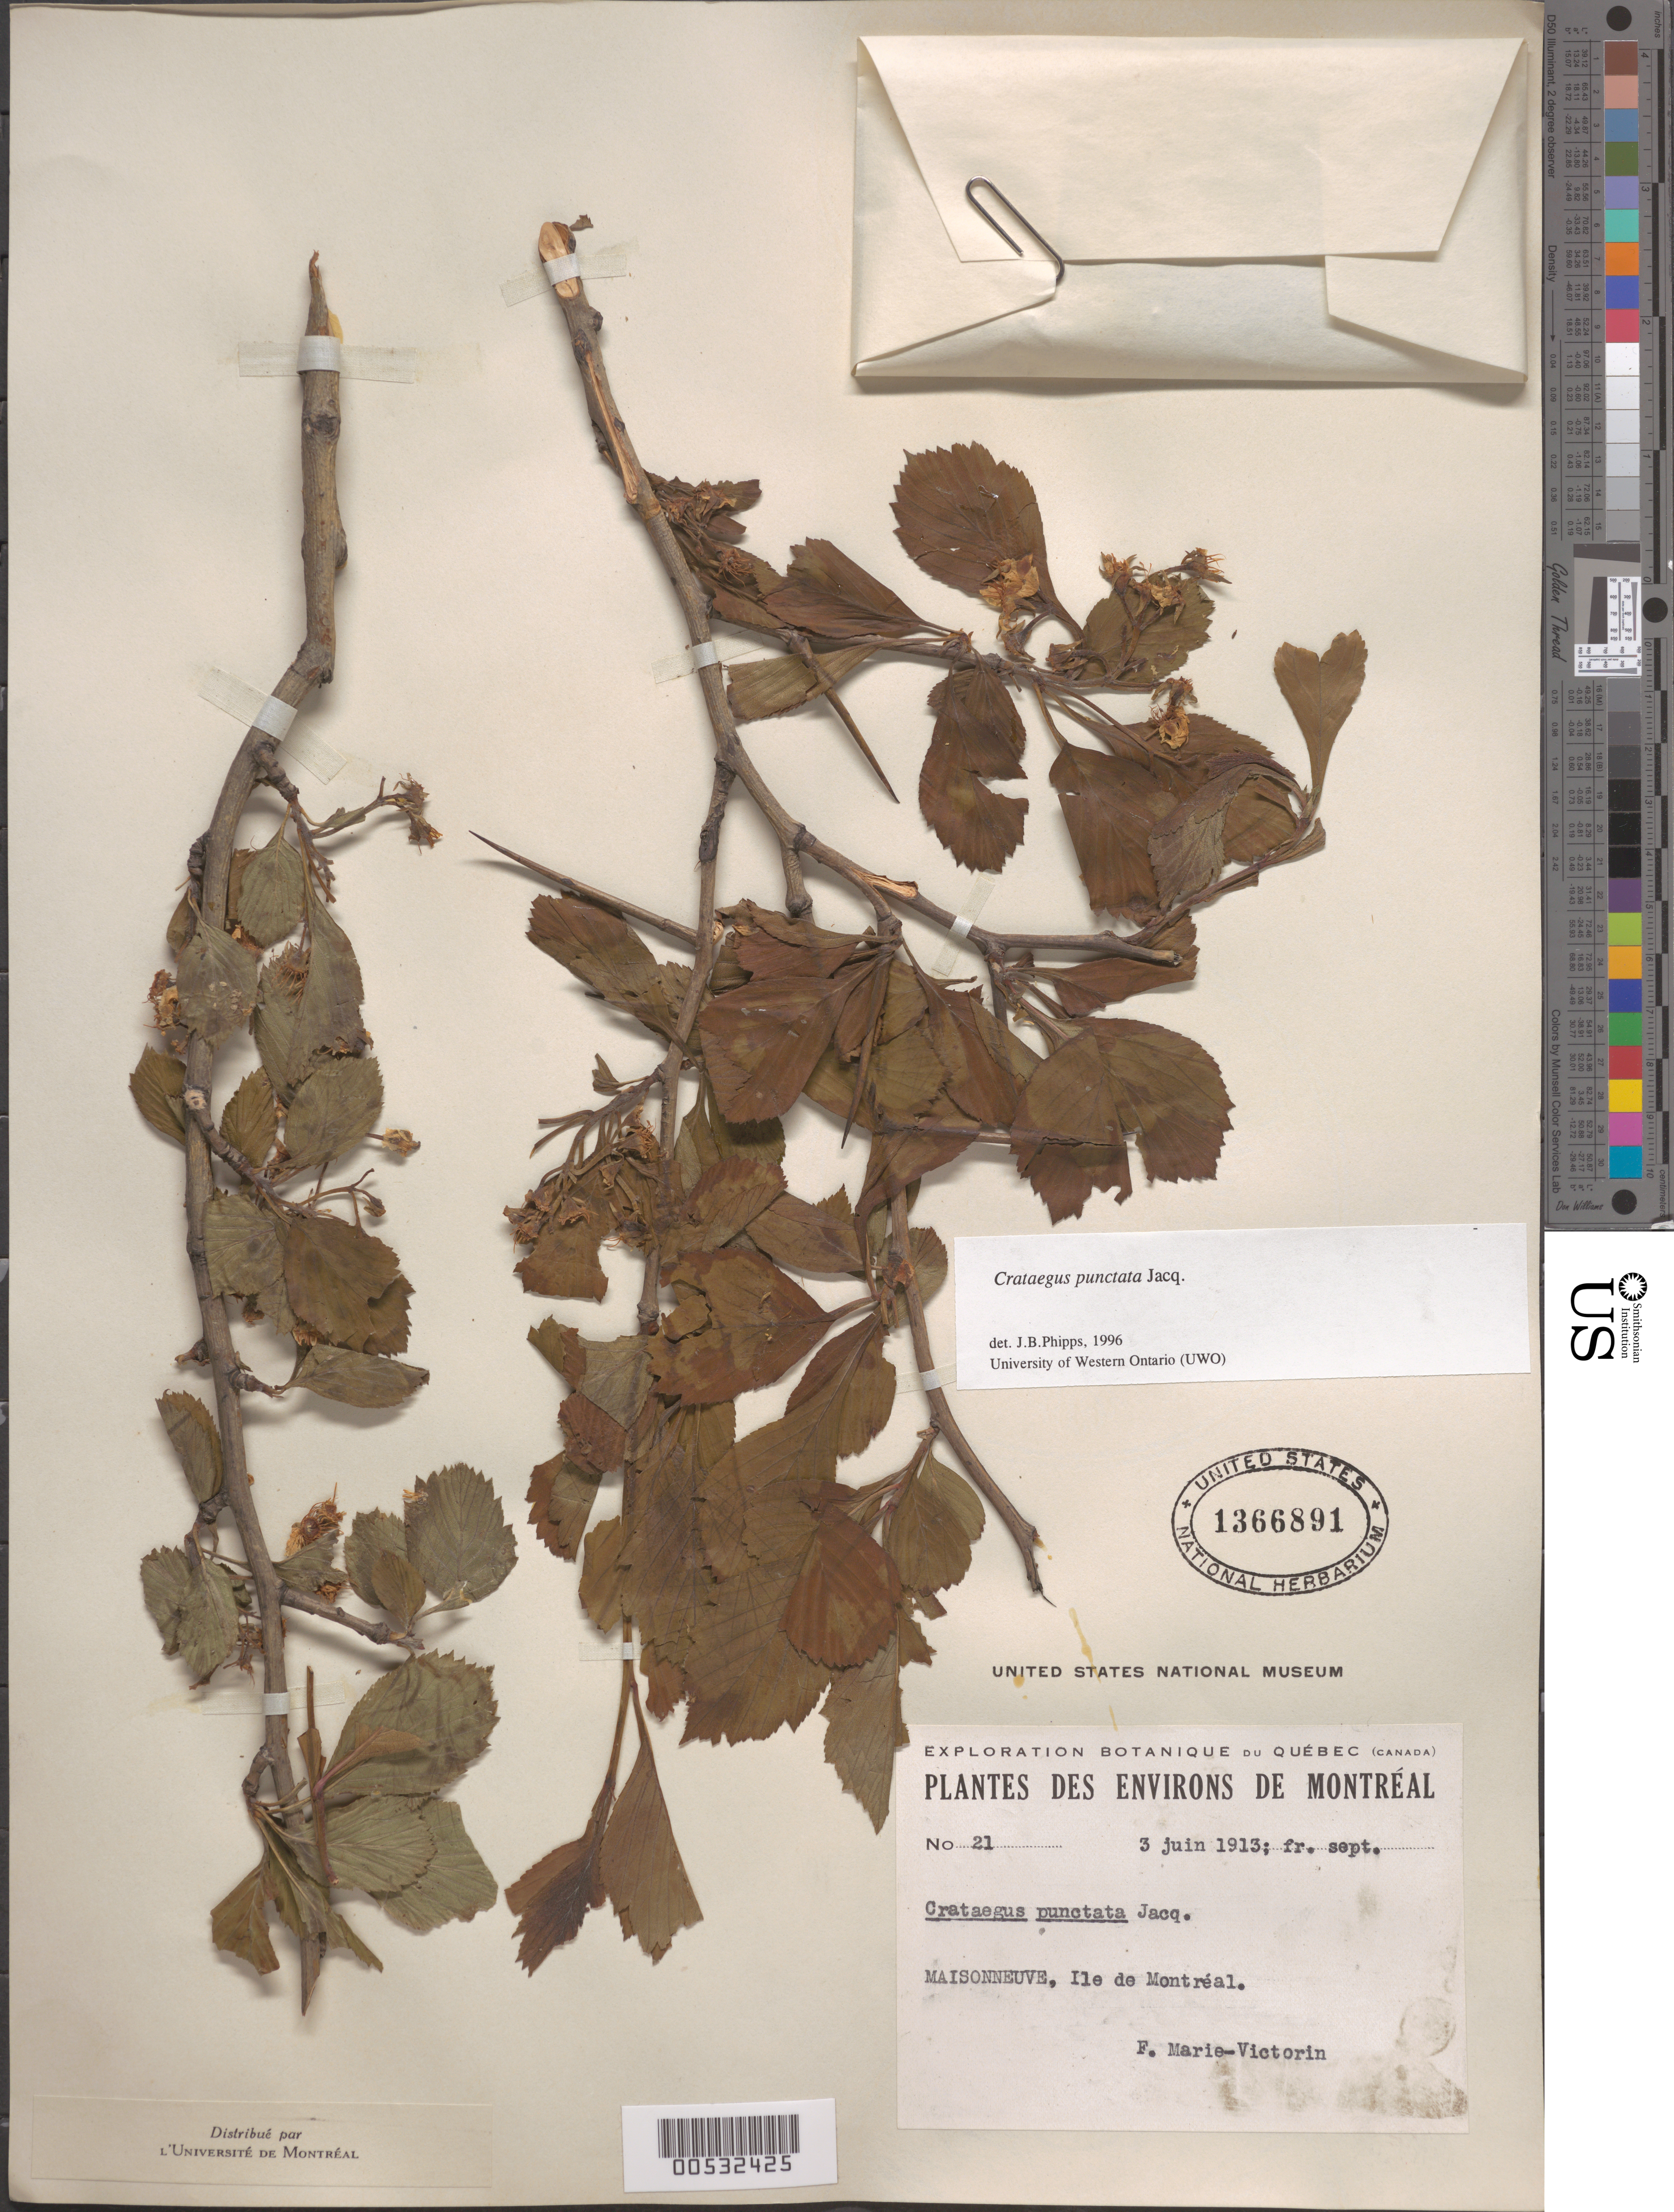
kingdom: Plantae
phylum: Tracheophyta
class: Magnoliopsida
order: Rosales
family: Rosaceae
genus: Crataegus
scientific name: Crataegus punctata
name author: Jacq.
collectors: Fr. Marie-Victorin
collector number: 21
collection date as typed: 03 Jun 1913 and -- Sep 1913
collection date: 1913-06-03,1913-09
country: Canada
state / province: Quebec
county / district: Montréal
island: Ile de Montréal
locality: Maisonneuve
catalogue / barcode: US 1366891